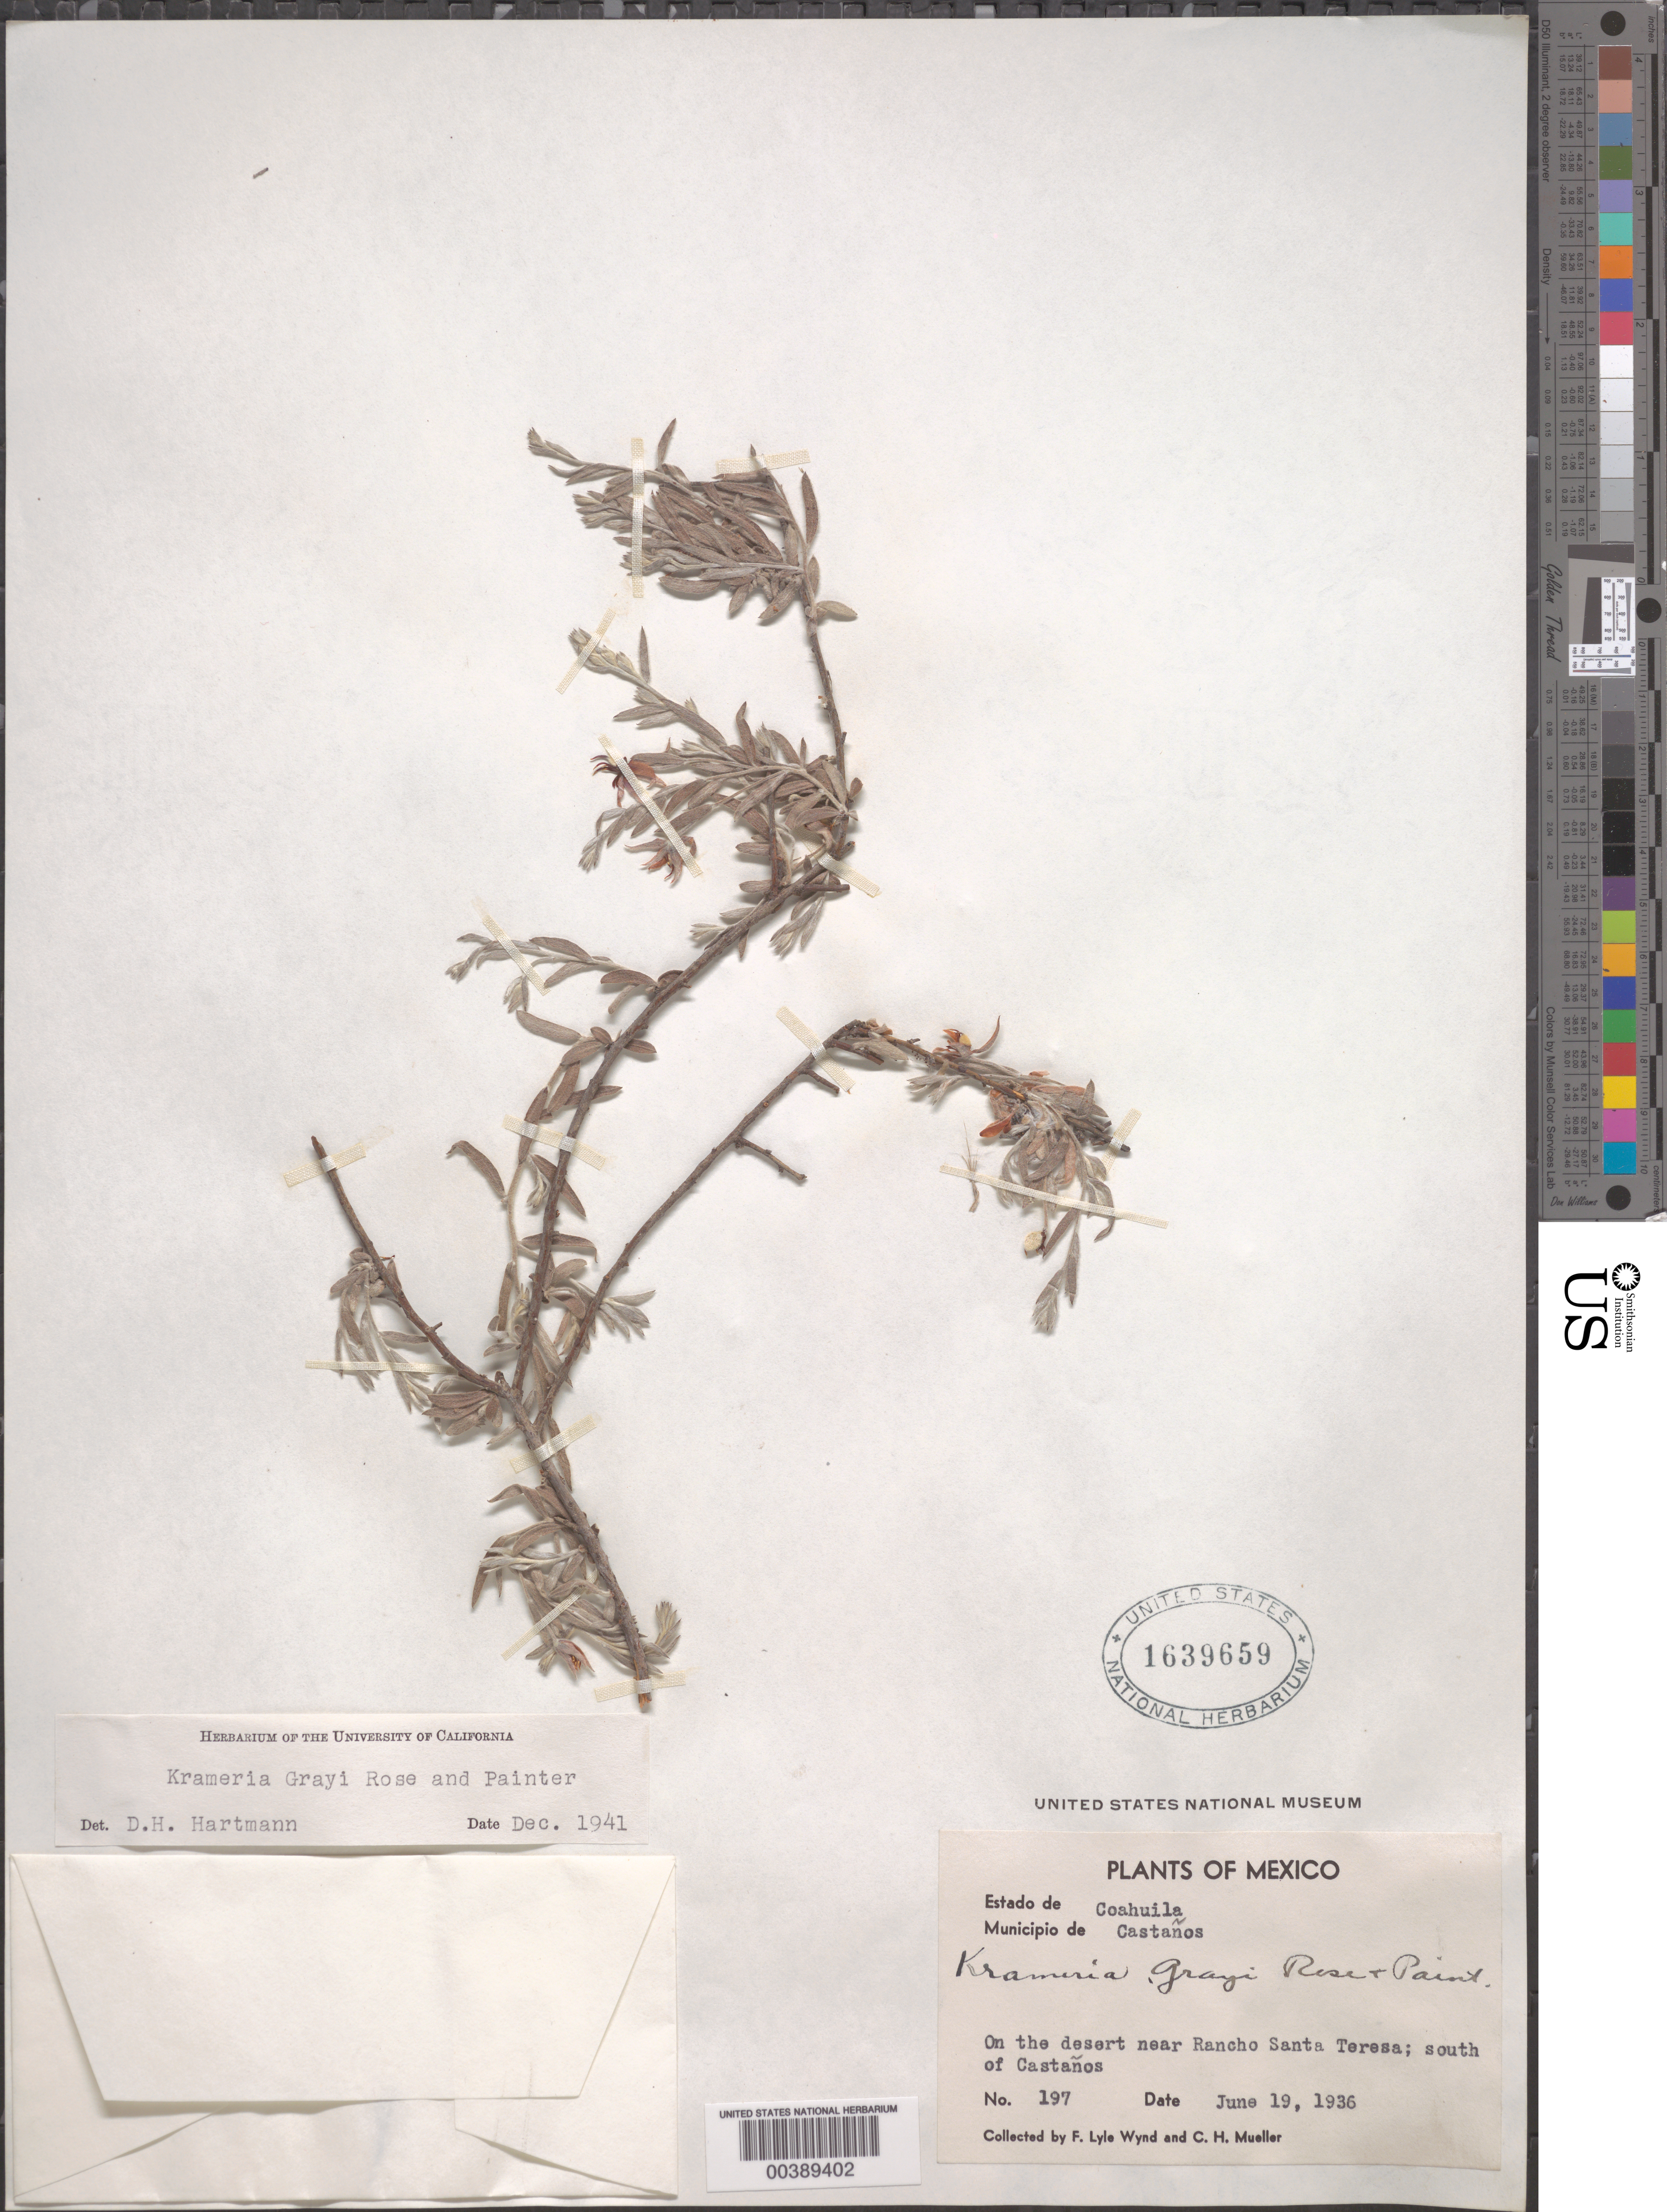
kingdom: Plantae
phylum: Tracheophyta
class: Magnoliopsida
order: Zygophyllales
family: Krameriaceae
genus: Krameria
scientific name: Krameria grayi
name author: Rose & J.H. Painter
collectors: F. L. Wynd & C. H. Muller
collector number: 197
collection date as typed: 19 Jun 1936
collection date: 1936-06-19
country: Mexico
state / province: Coahuila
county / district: Castaños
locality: On the desert near Rancho Santa Teresa; S of Castanos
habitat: Desert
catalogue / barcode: US 1639659